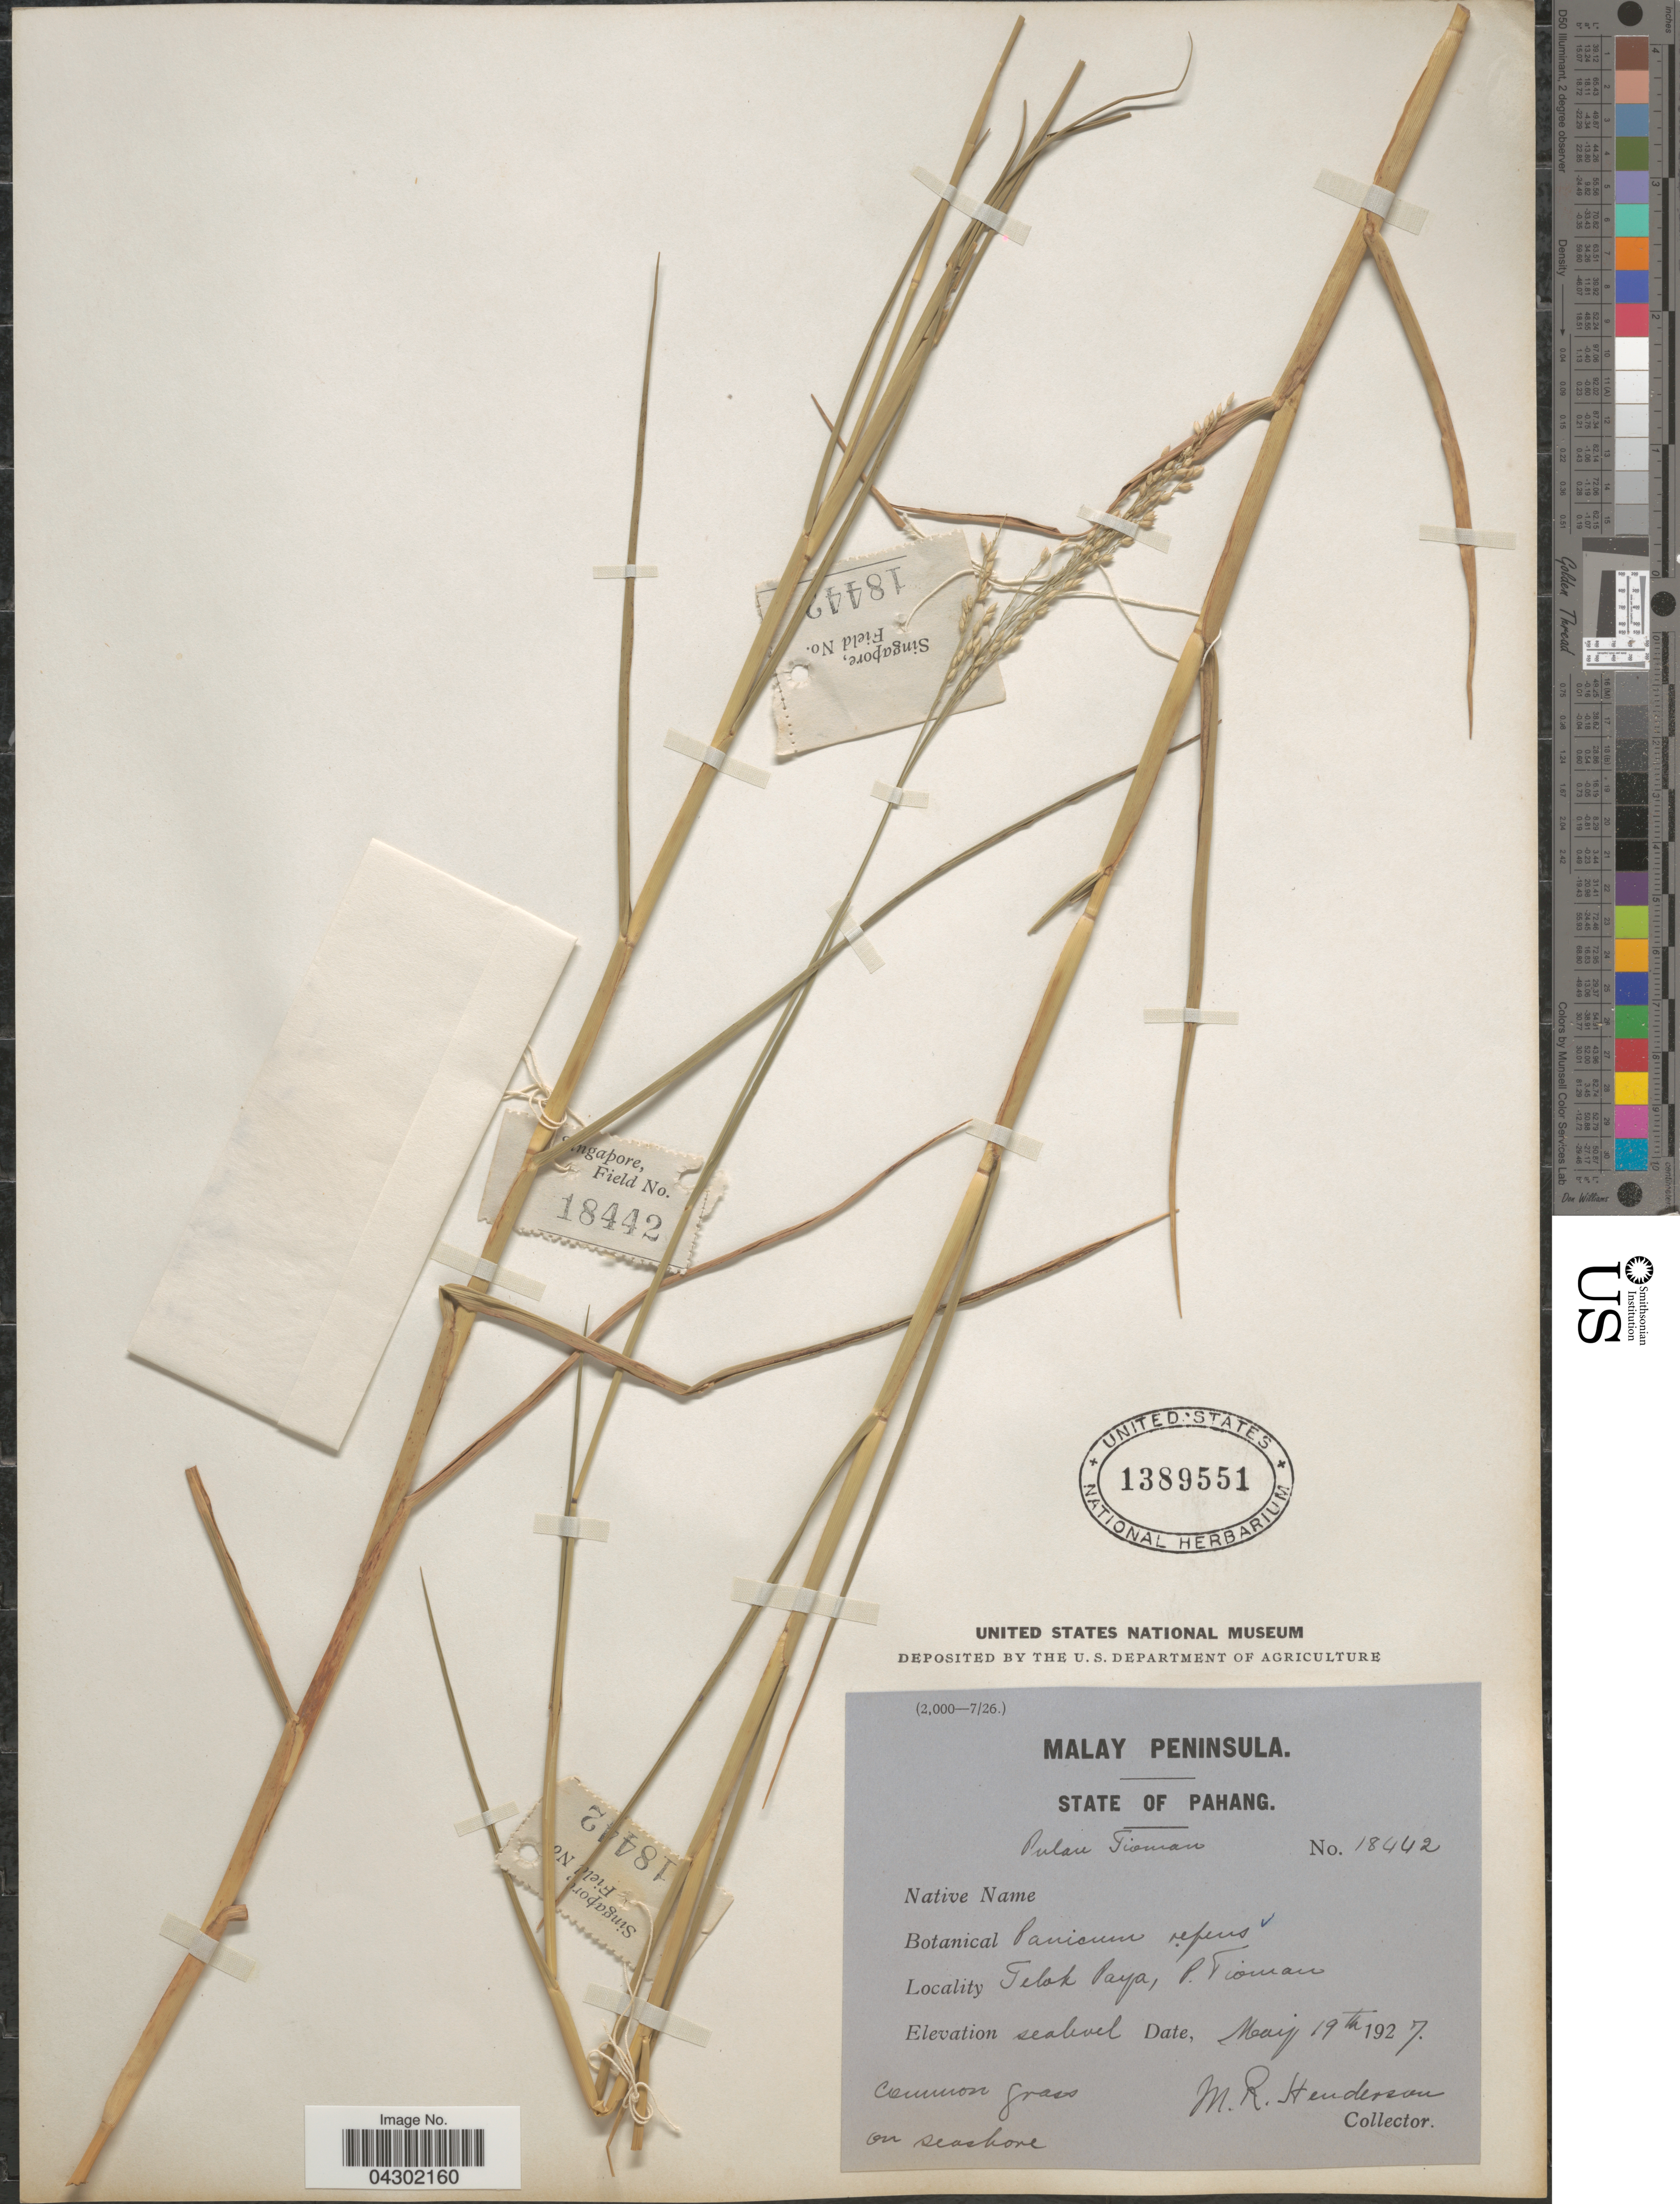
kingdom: Plantae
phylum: Tracheophyta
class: Liliopsida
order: Poales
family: Poaceae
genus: Panicum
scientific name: Panicum repens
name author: L.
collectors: M. Henderson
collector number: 18442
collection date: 1927-05-19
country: Malaysia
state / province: Pahang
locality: Malay Peninsula. Pulau Tioman. Telok Paya, P. Tioman.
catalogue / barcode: US 1389551